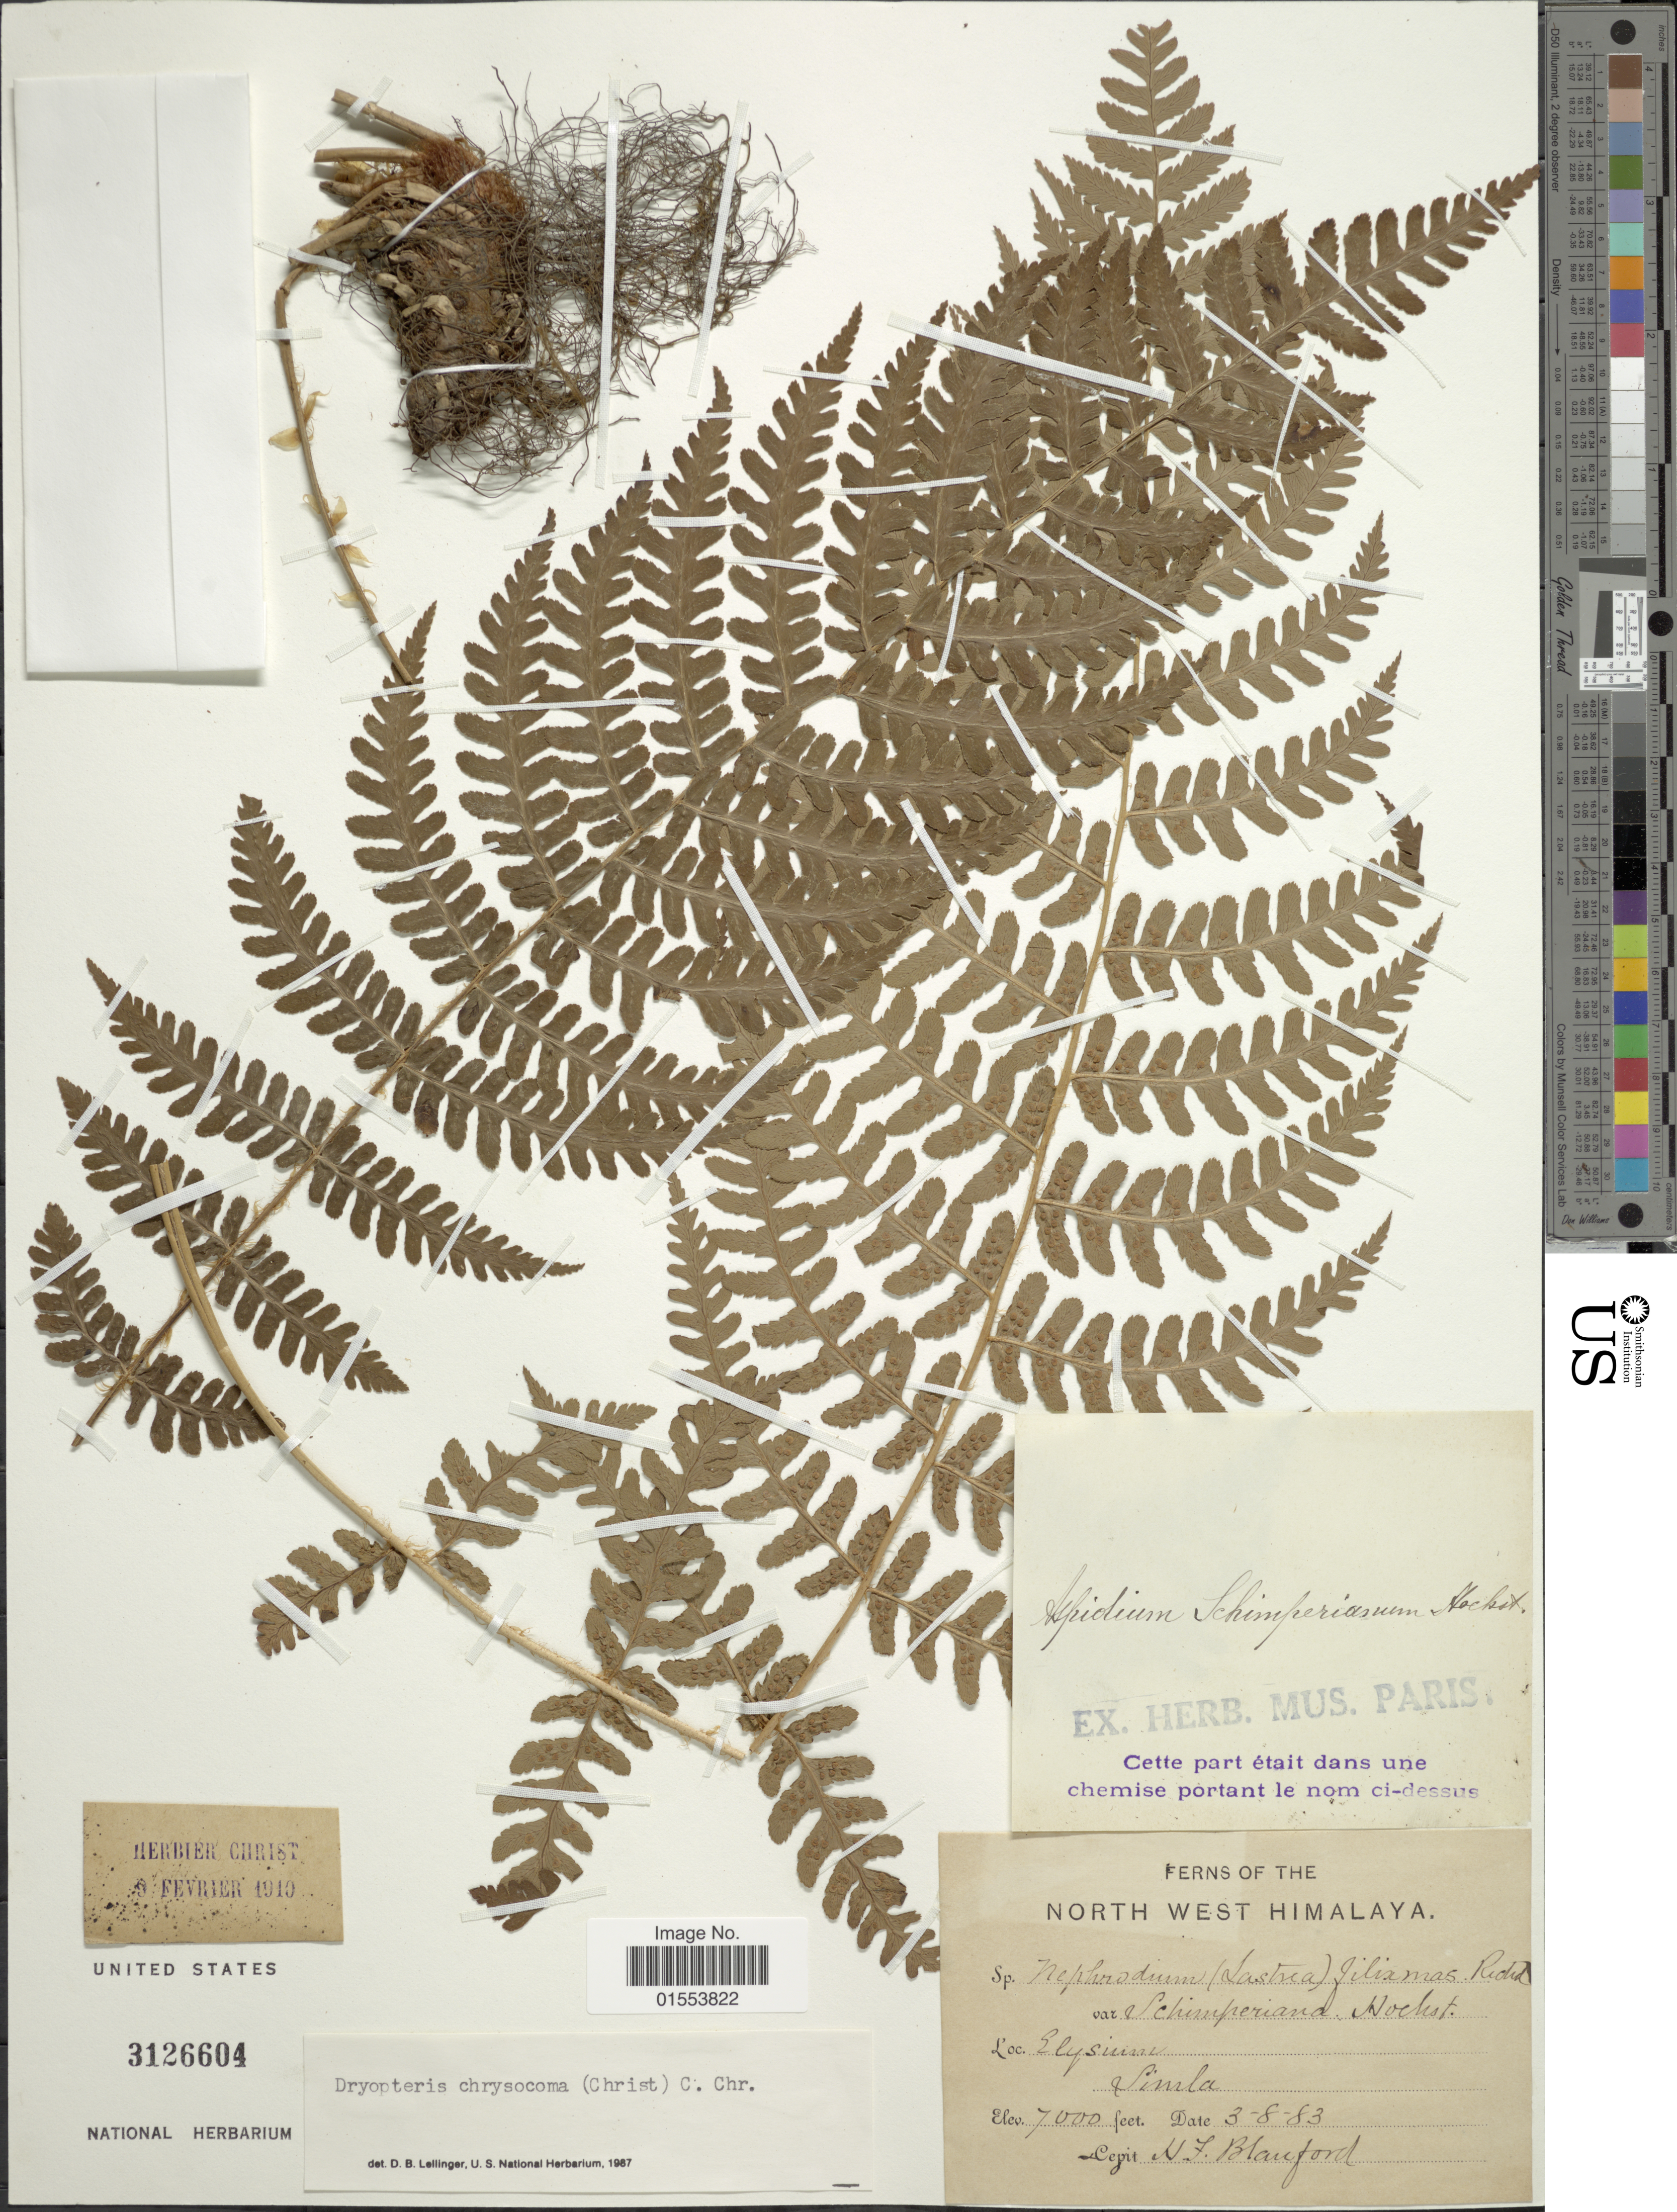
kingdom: Plantae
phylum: Tracheophyta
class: Polypodiopsida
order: Polypodiales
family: Dryopteridaceae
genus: Dryopteris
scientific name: Dryopteris chrysocoma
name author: (Christ) C. Chr.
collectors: H. Blanford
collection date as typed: Transcribed d/m/y: 3/8/83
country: India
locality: North West Himalaya, Elysium Simla.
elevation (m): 2134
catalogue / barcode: US 3126604